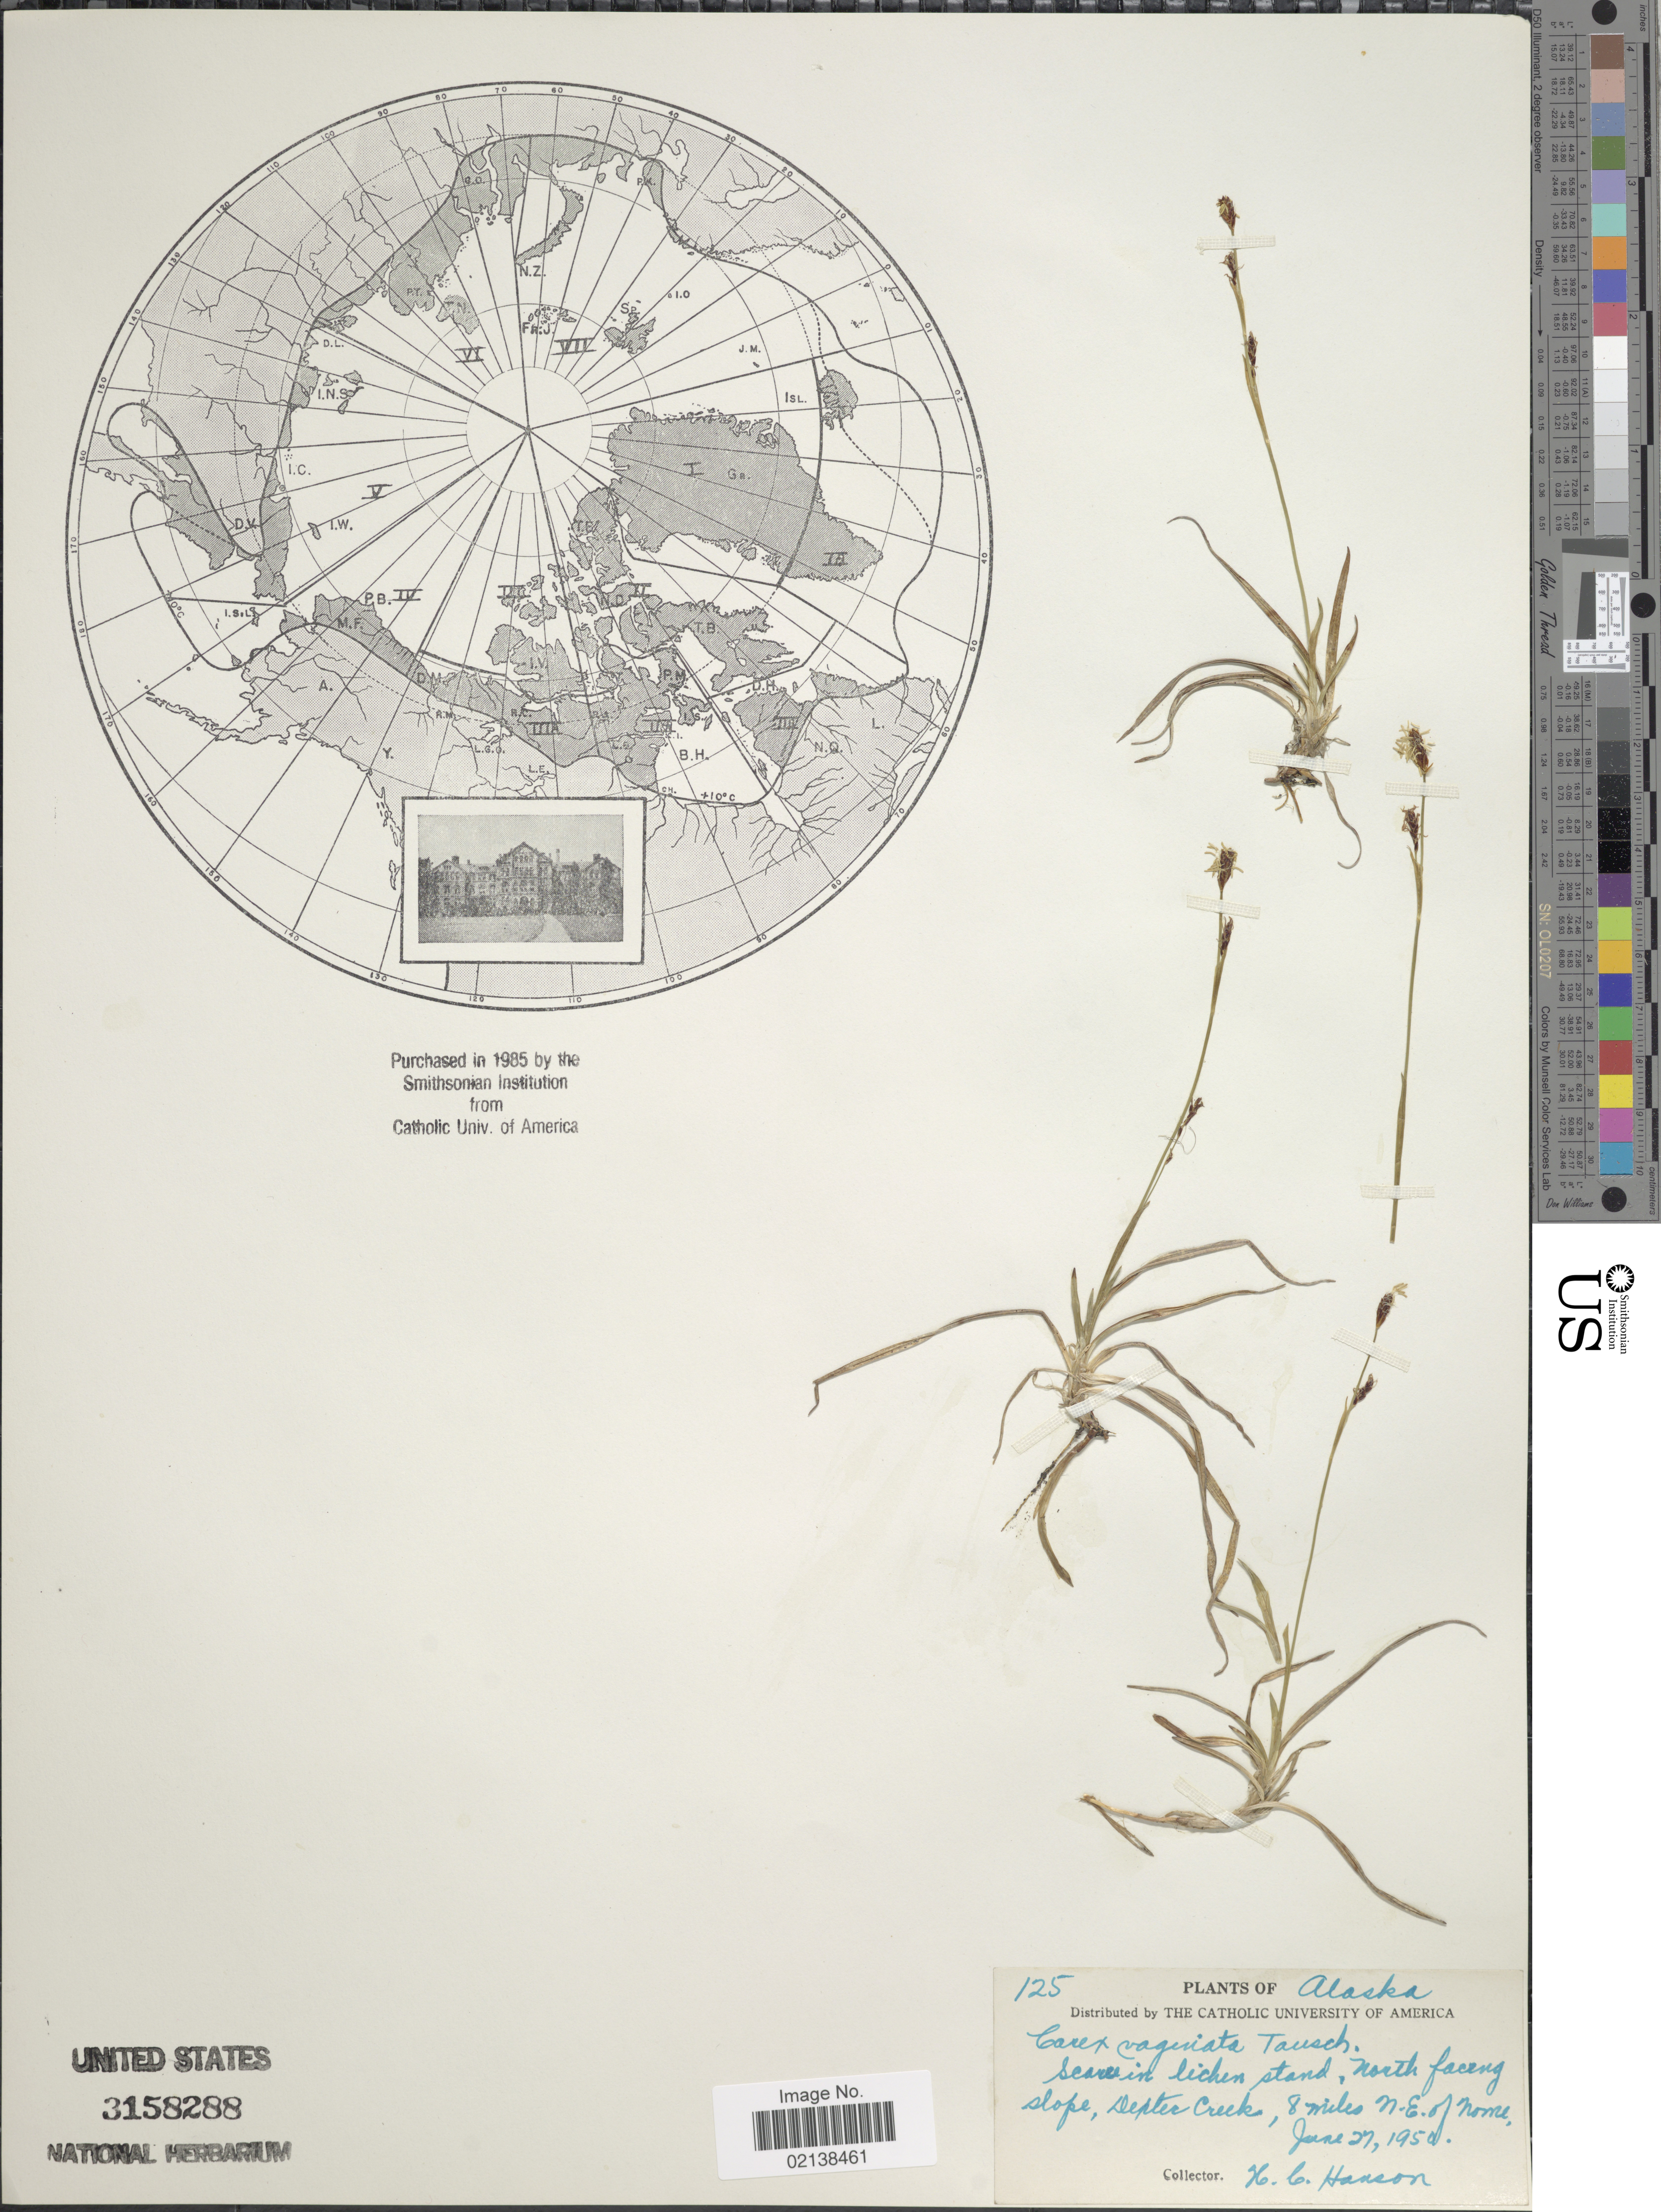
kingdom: Plantae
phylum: Tracheophyta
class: Liliopsida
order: Poales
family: Cyperaceae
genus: Carex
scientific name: Carex vaginata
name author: Tausch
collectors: H. Hanson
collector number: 125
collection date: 1950-06-27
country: United States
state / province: Alaska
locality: North facing slope, Depter Creek, 8 miles N.E. of Nome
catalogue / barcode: US 3158288